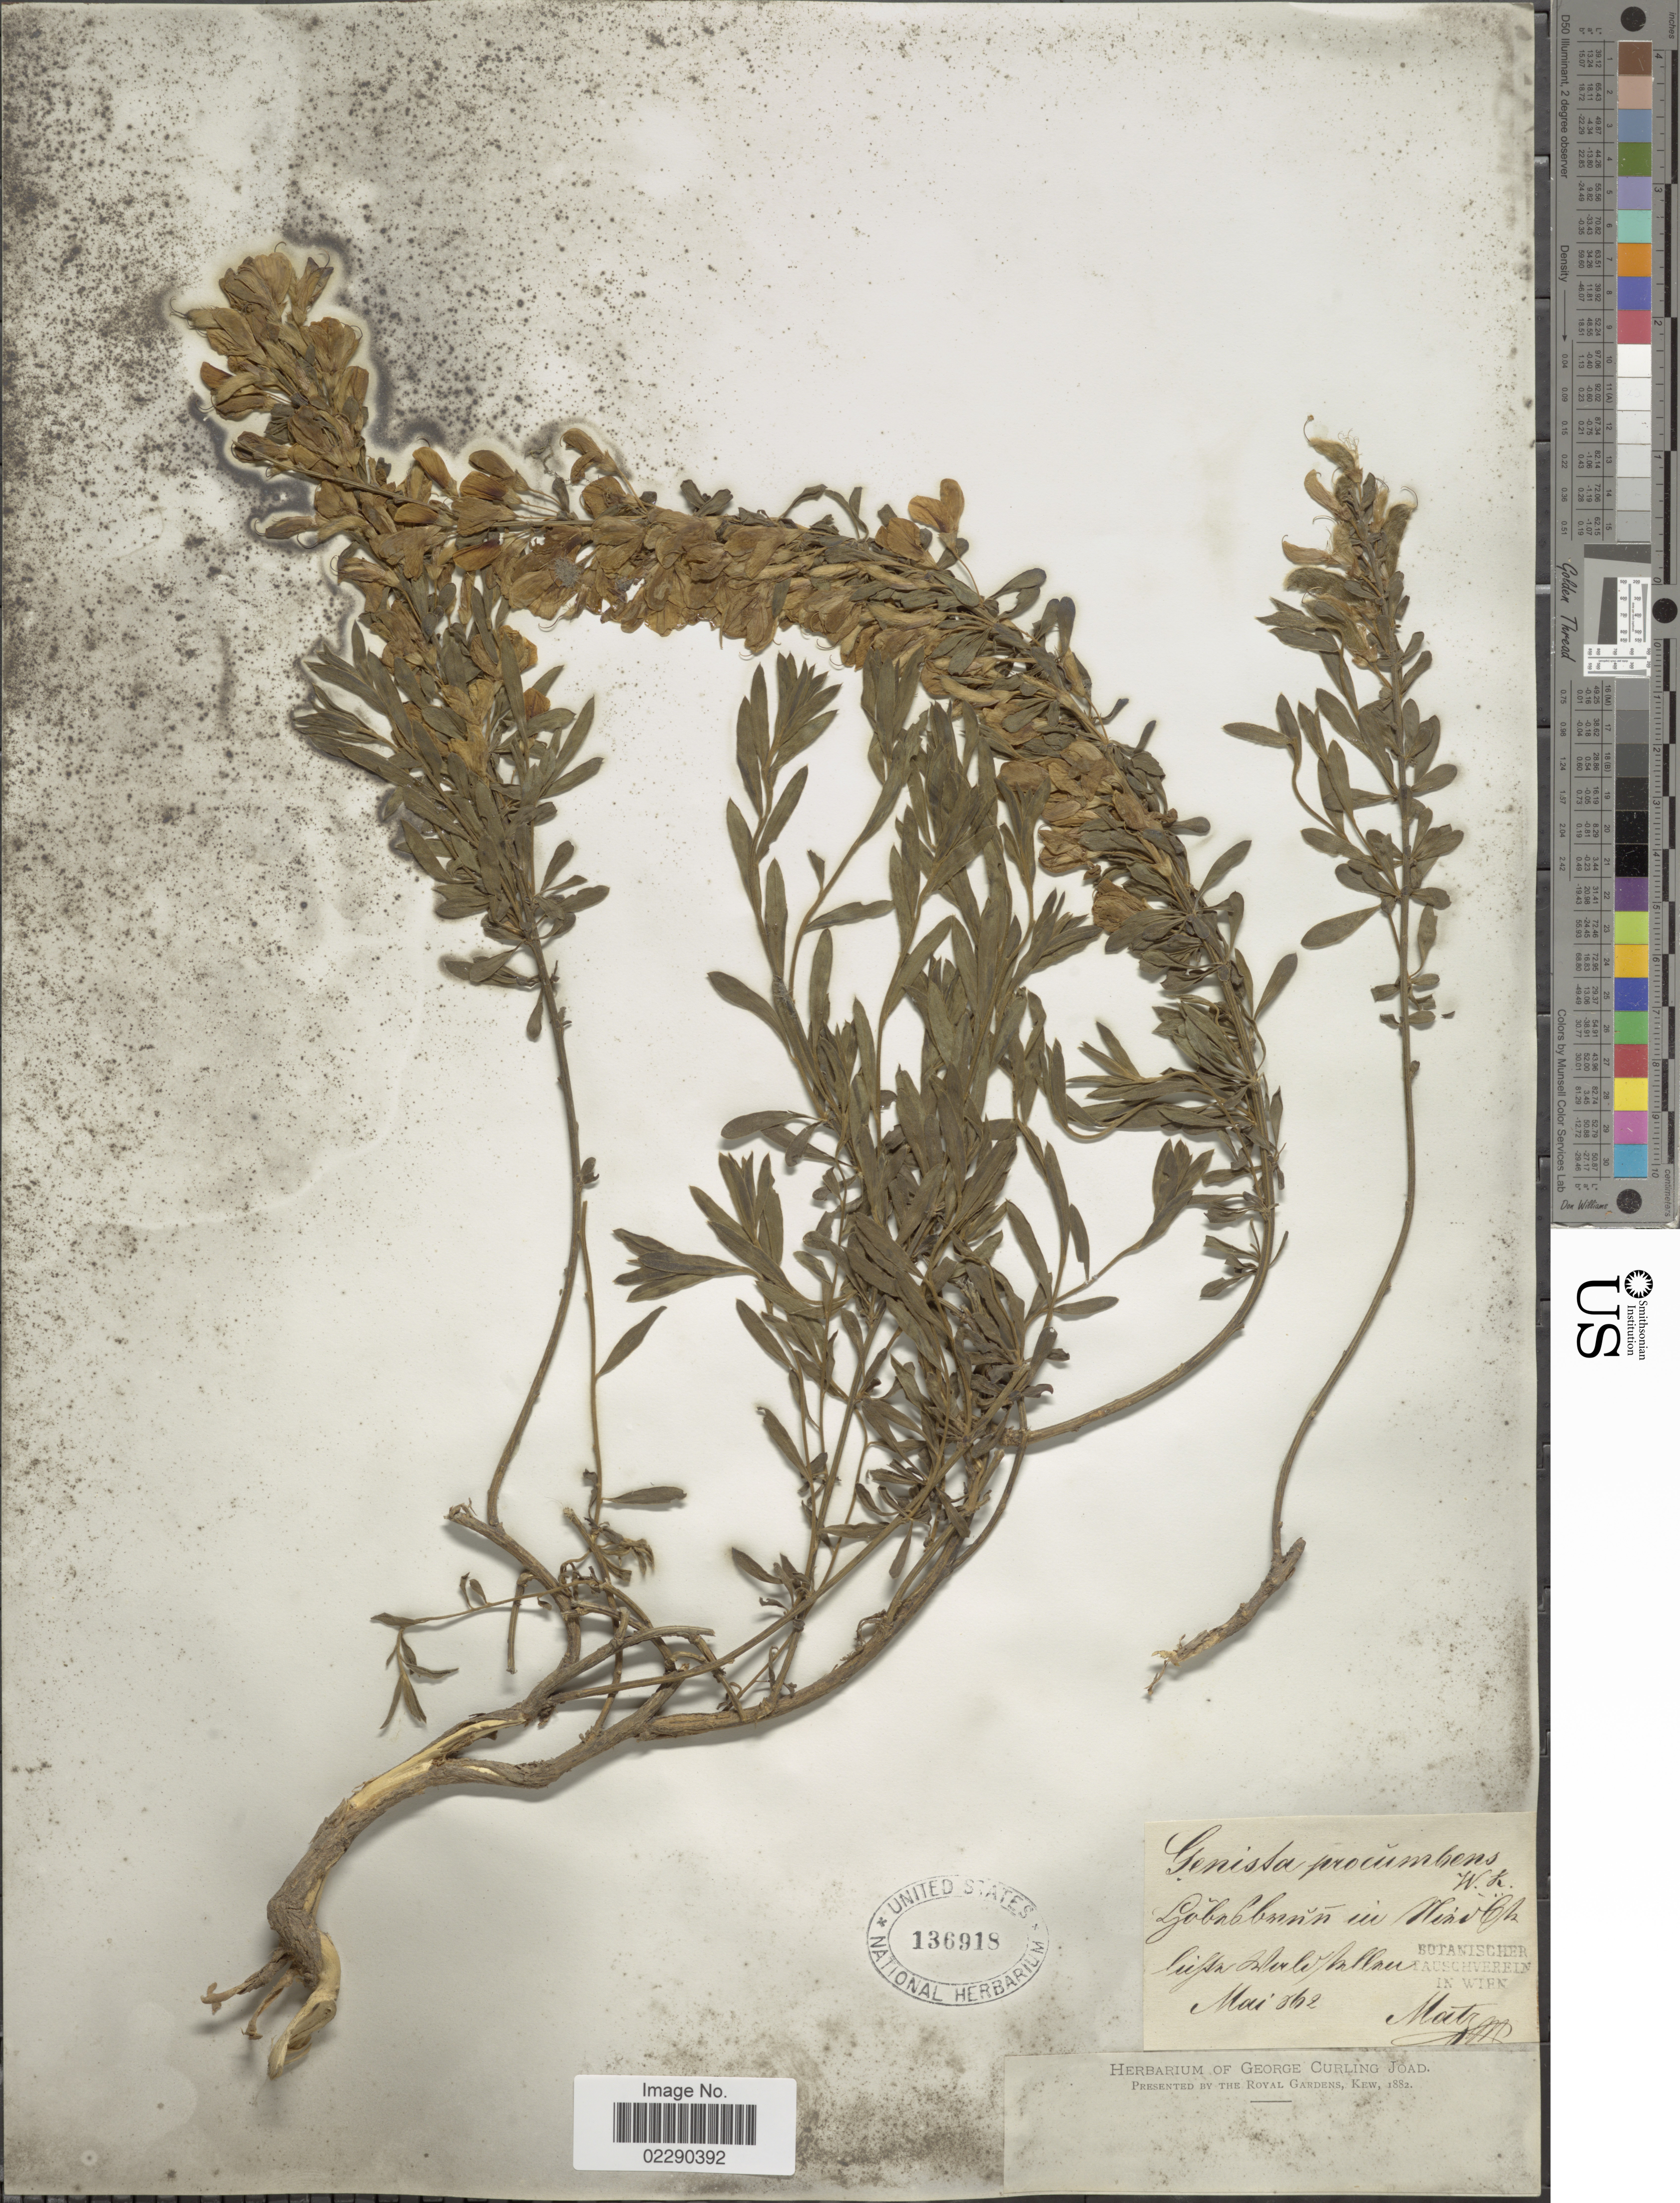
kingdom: Plantae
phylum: Tracheophyta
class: Magnoliopsida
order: Fabales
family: Fabaceae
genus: Cytisus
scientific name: Cytisus procumbens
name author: (Waldst. & Kit. ex Willd.) Spreng.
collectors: Martz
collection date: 1862-05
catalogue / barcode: US 136918